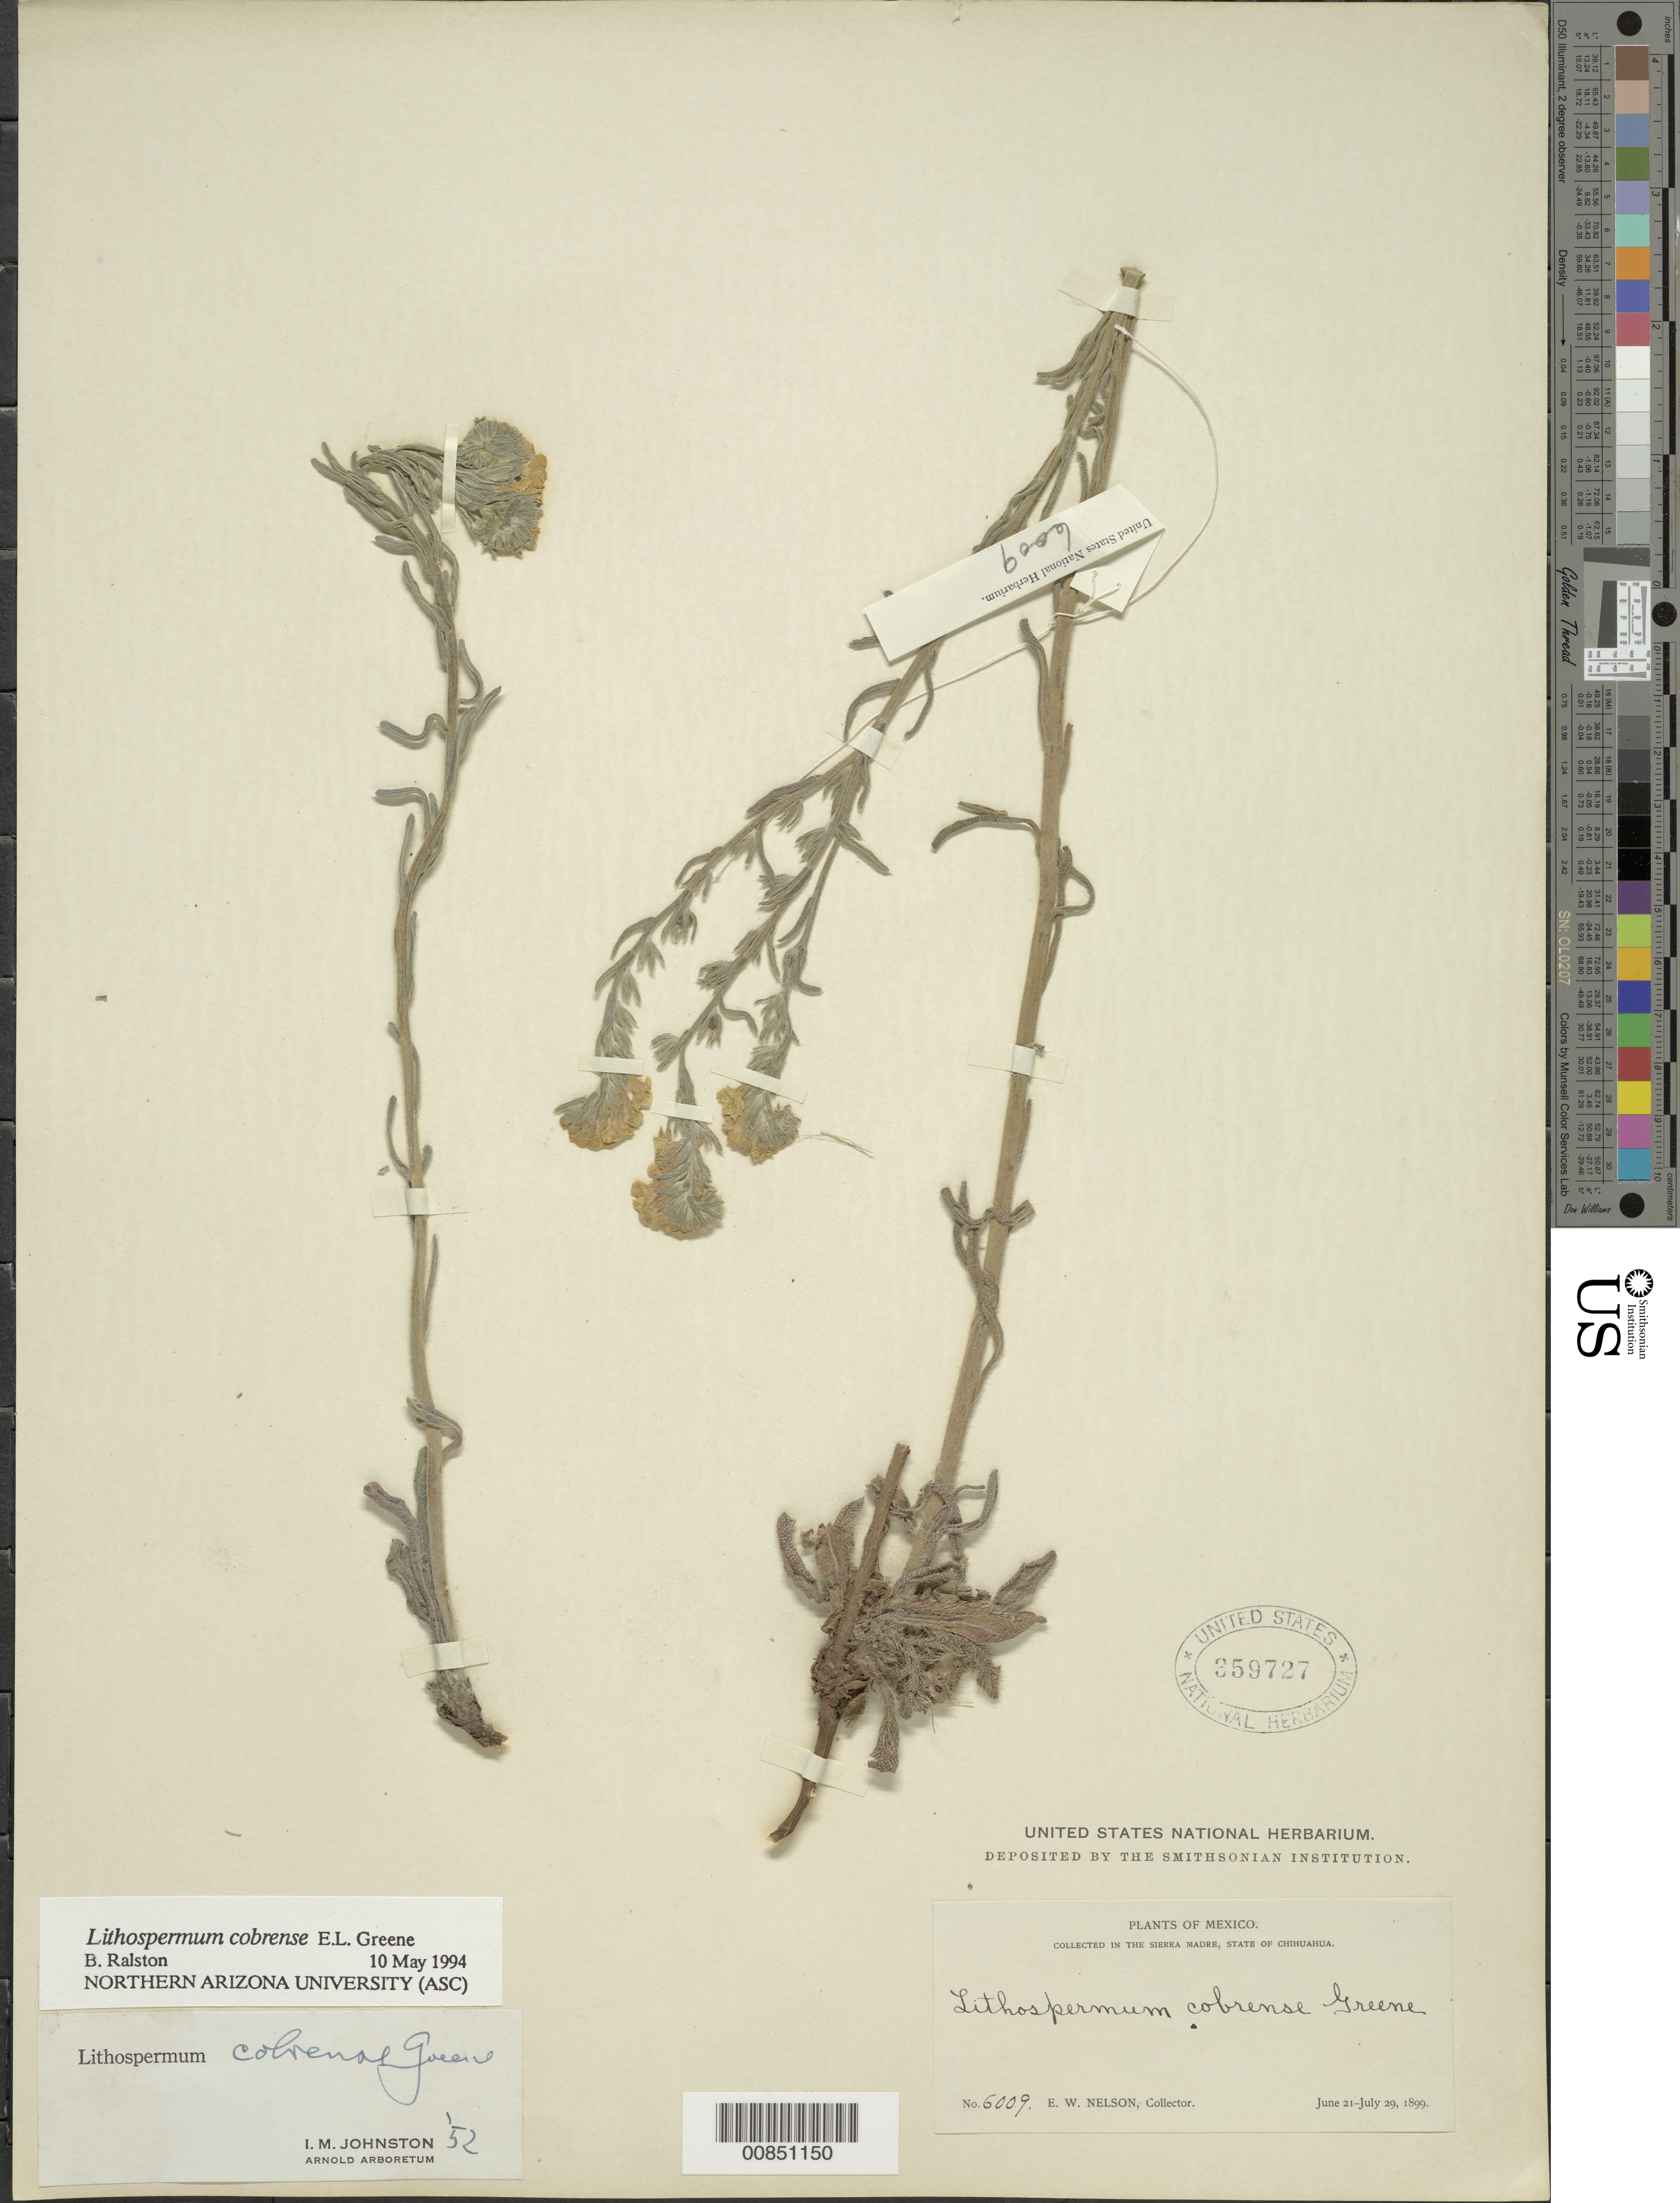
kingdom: Plantae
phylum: Tracheophyta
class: Magnoliopsida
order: Boraginales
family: Boraginaceae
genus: Lithospermum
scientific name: Lithospermum cobrense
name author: Greene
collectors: E. W. Nelson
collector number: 6009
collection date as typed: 21 Jun 1899 to 29 Jul 1899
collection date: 1899-06-21/1899-07-29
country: Mexico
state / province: Chihuahua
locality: Sierra Madre, Chihuahua.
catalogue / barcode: US 359727